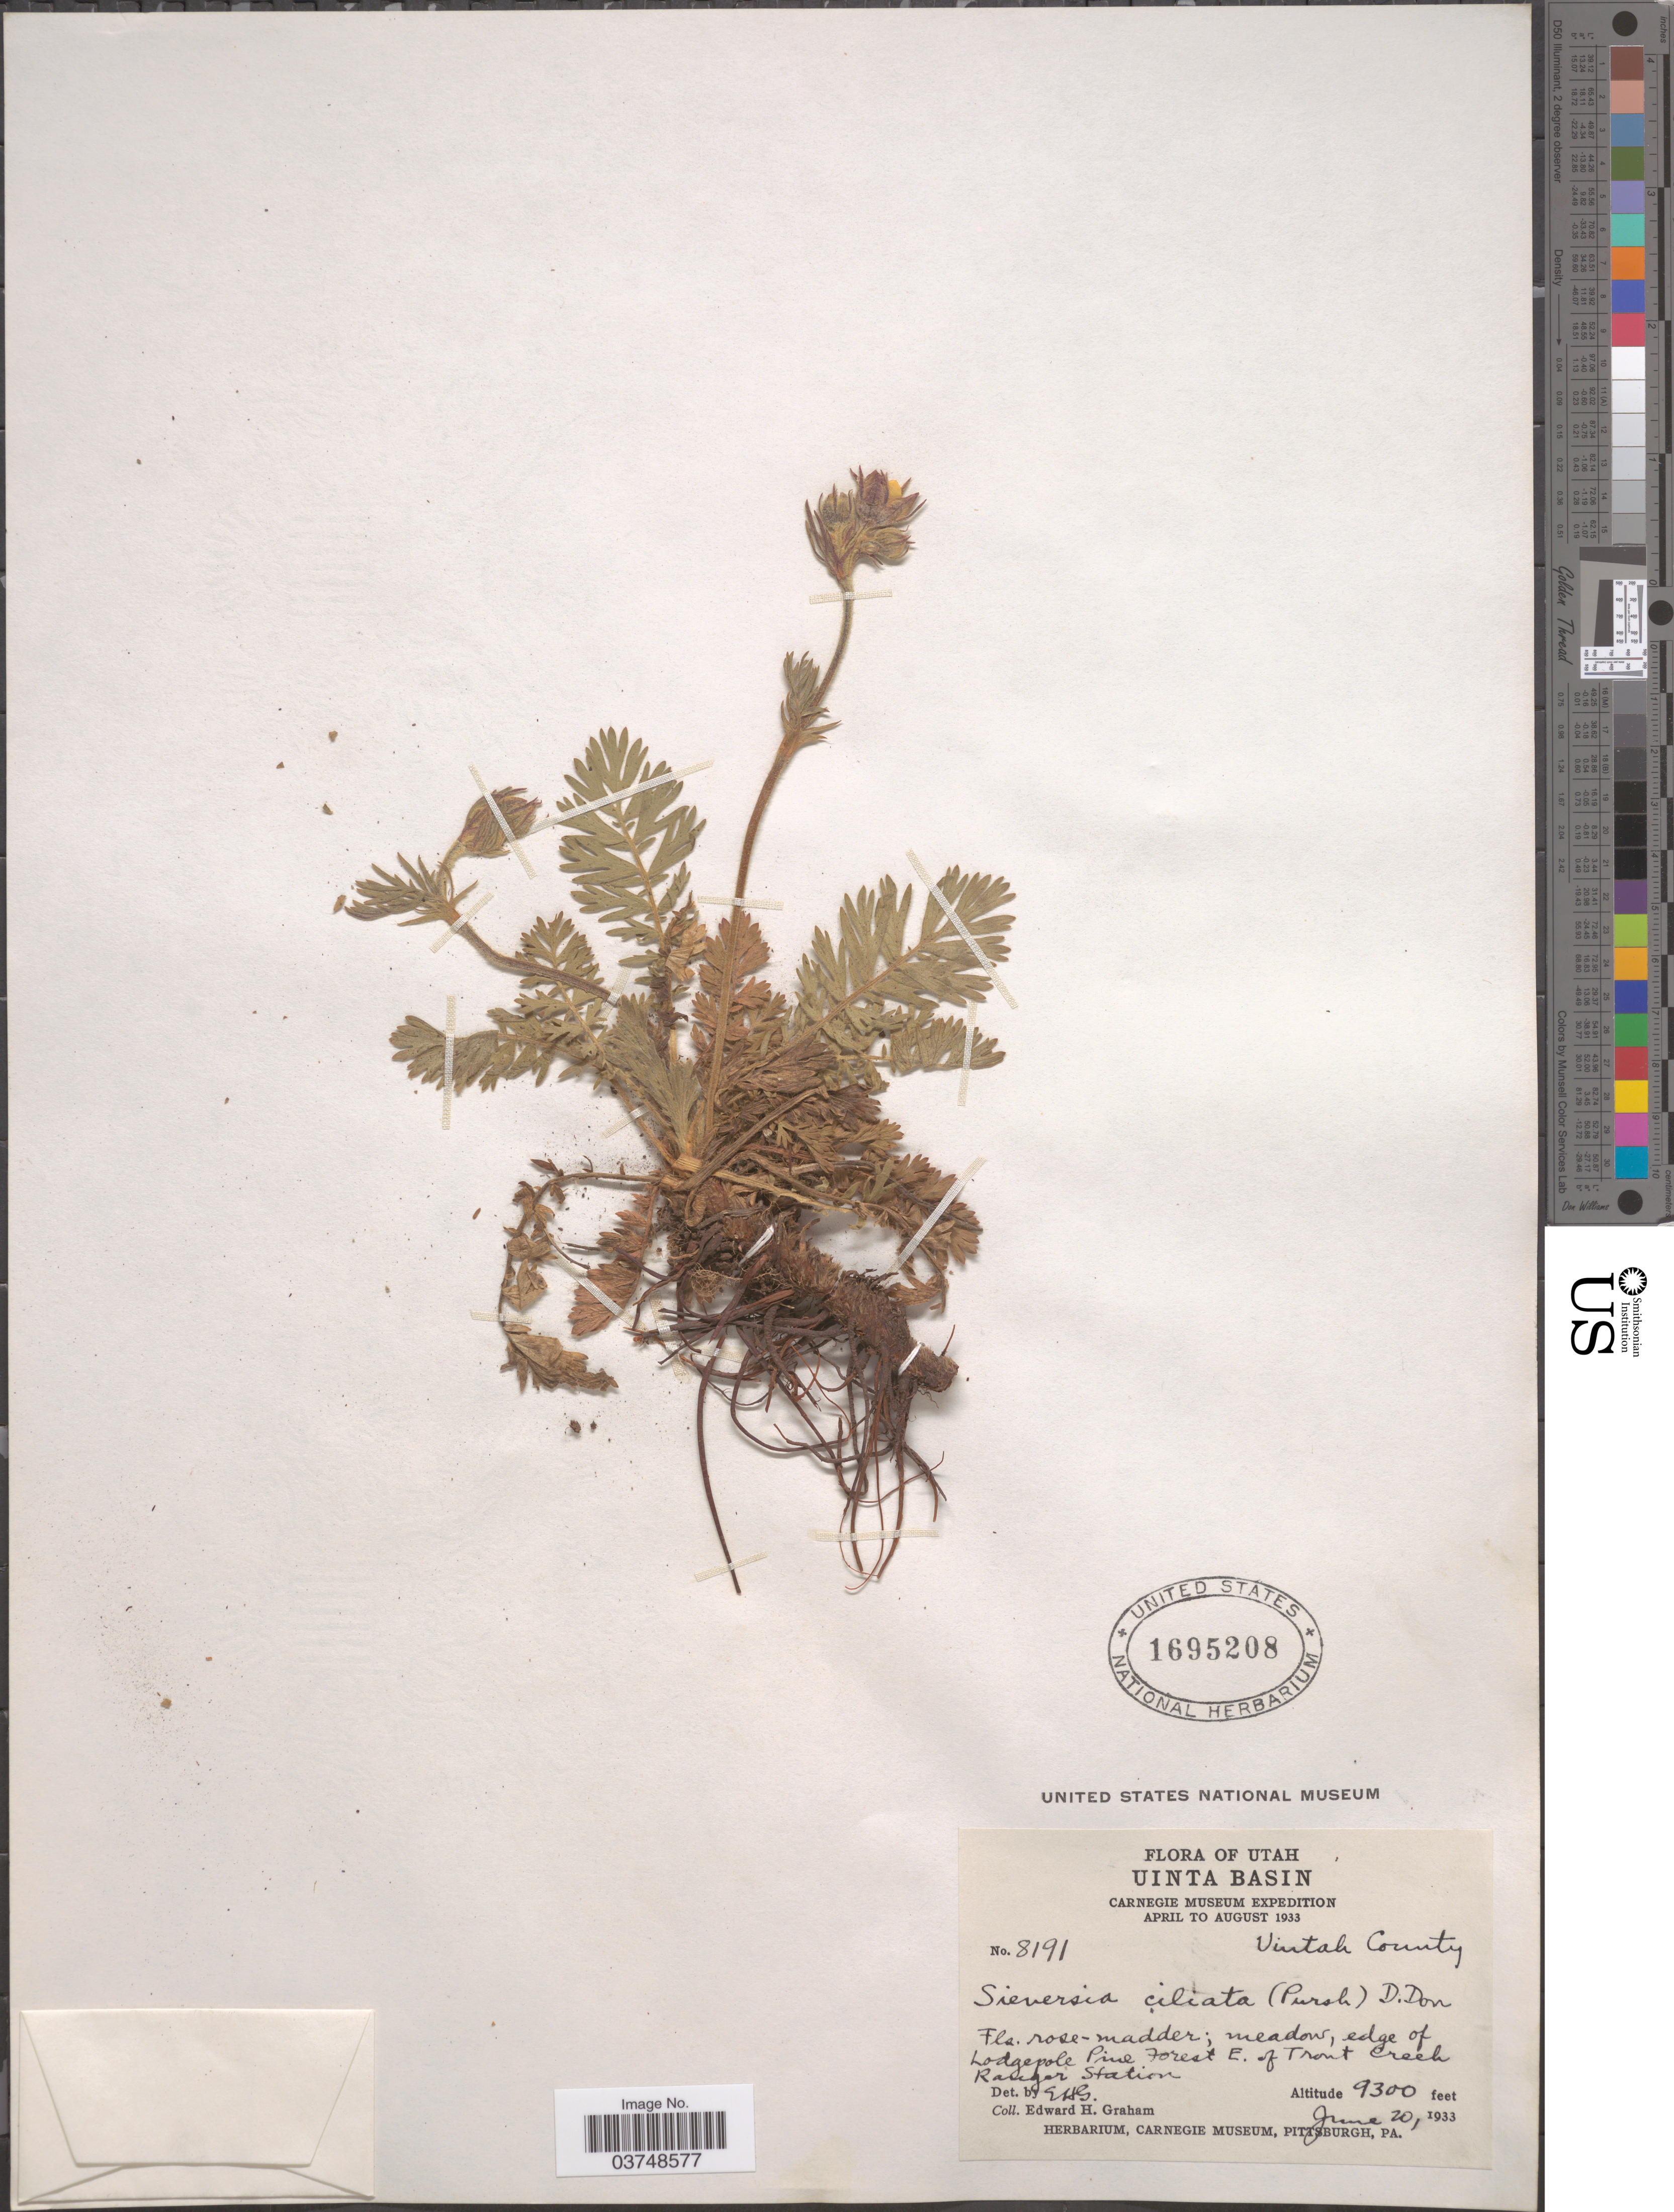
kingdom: Plantae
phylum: Tracheophyta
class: Magnoliopsida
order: Rosales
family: Rosaceae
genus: Geum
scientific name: Geum triflorum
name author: Pursh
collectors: E. H. Graham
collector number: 8191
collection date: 1933-06-20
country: United States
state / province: Utah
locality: Uinta Basin. Uintah County. Edge of Lodgepole Pine Forest E. of Tront Creek Ranger Station.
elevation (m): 2835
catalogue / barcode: US 1695208